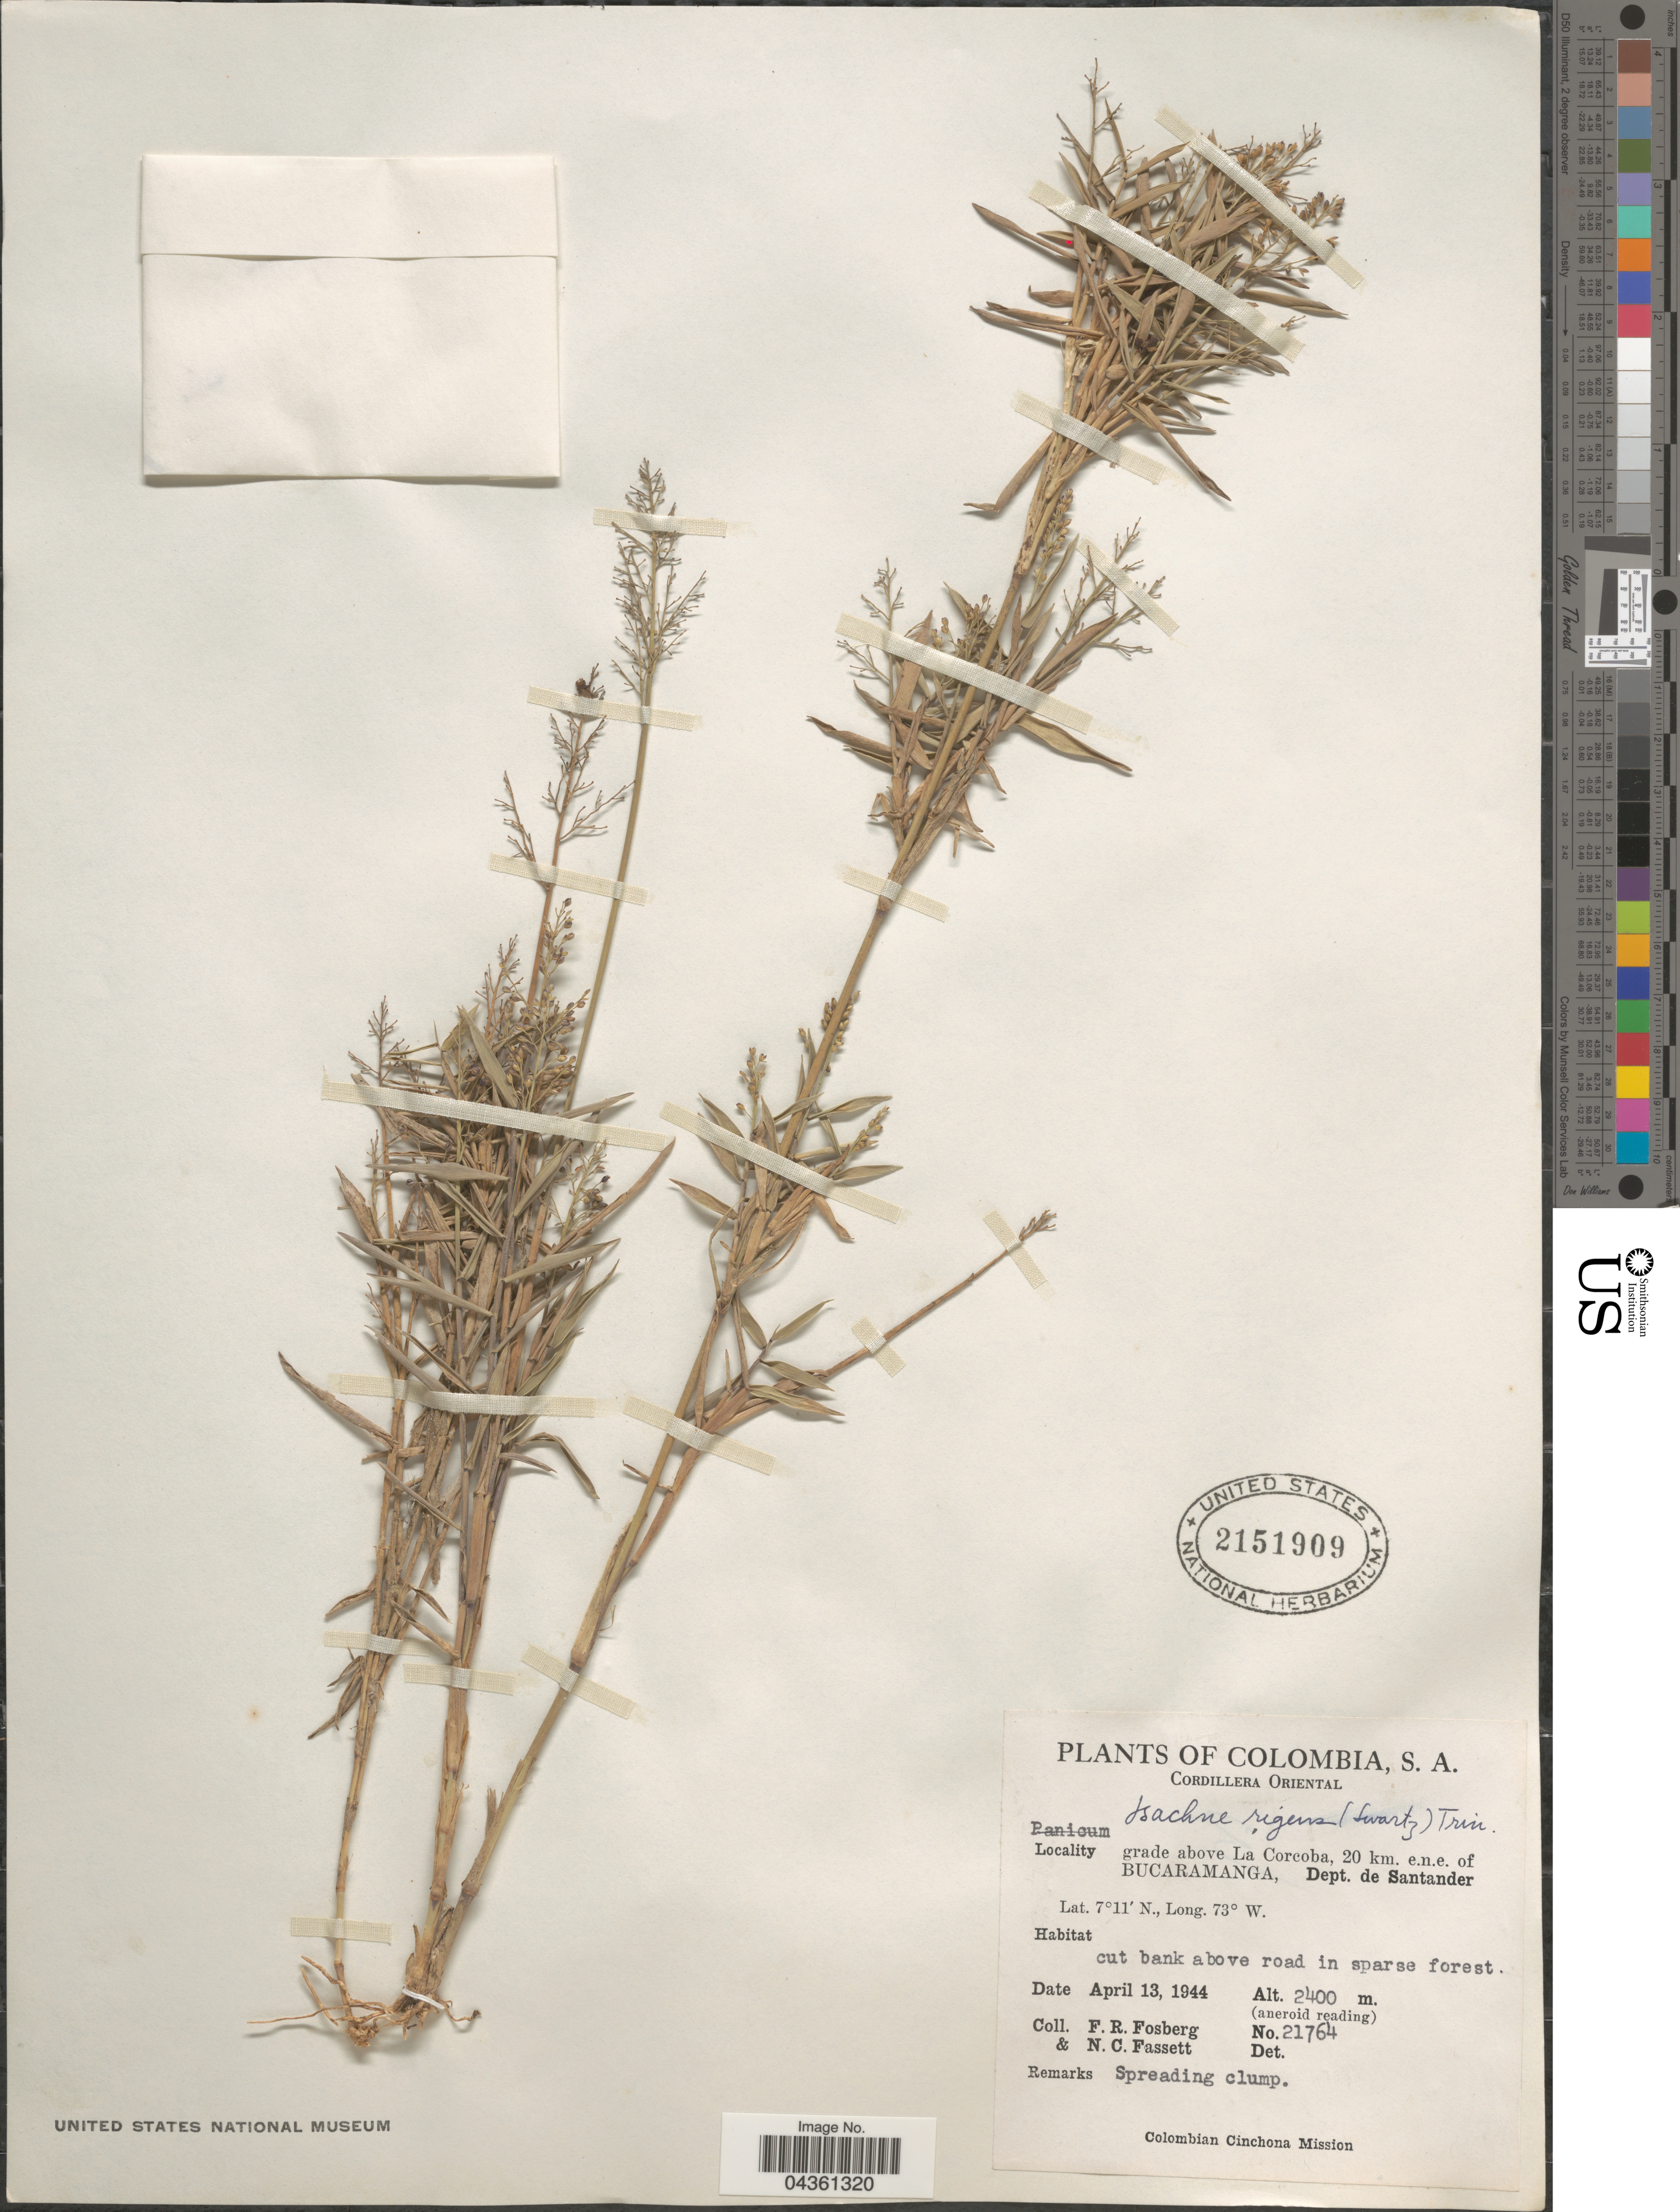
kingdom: Plantae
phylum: Tracheophyta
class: Liliopsida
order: Poales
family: Poaceae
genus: Isachne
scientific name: Isachne rigens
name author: (Sw.) Trin.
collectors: F. R. Fosberg & N. C. Fassett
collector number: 21764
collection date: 1944-04-13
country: Colombia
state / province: Santander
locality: Cordillera Oriental. Grade above La Corcoba, 20 km. e.n.e. of Bucaramanga, Dept. de Santander. Cut bank above road in sparse forest.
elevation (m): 2400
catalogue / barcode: US 2151909